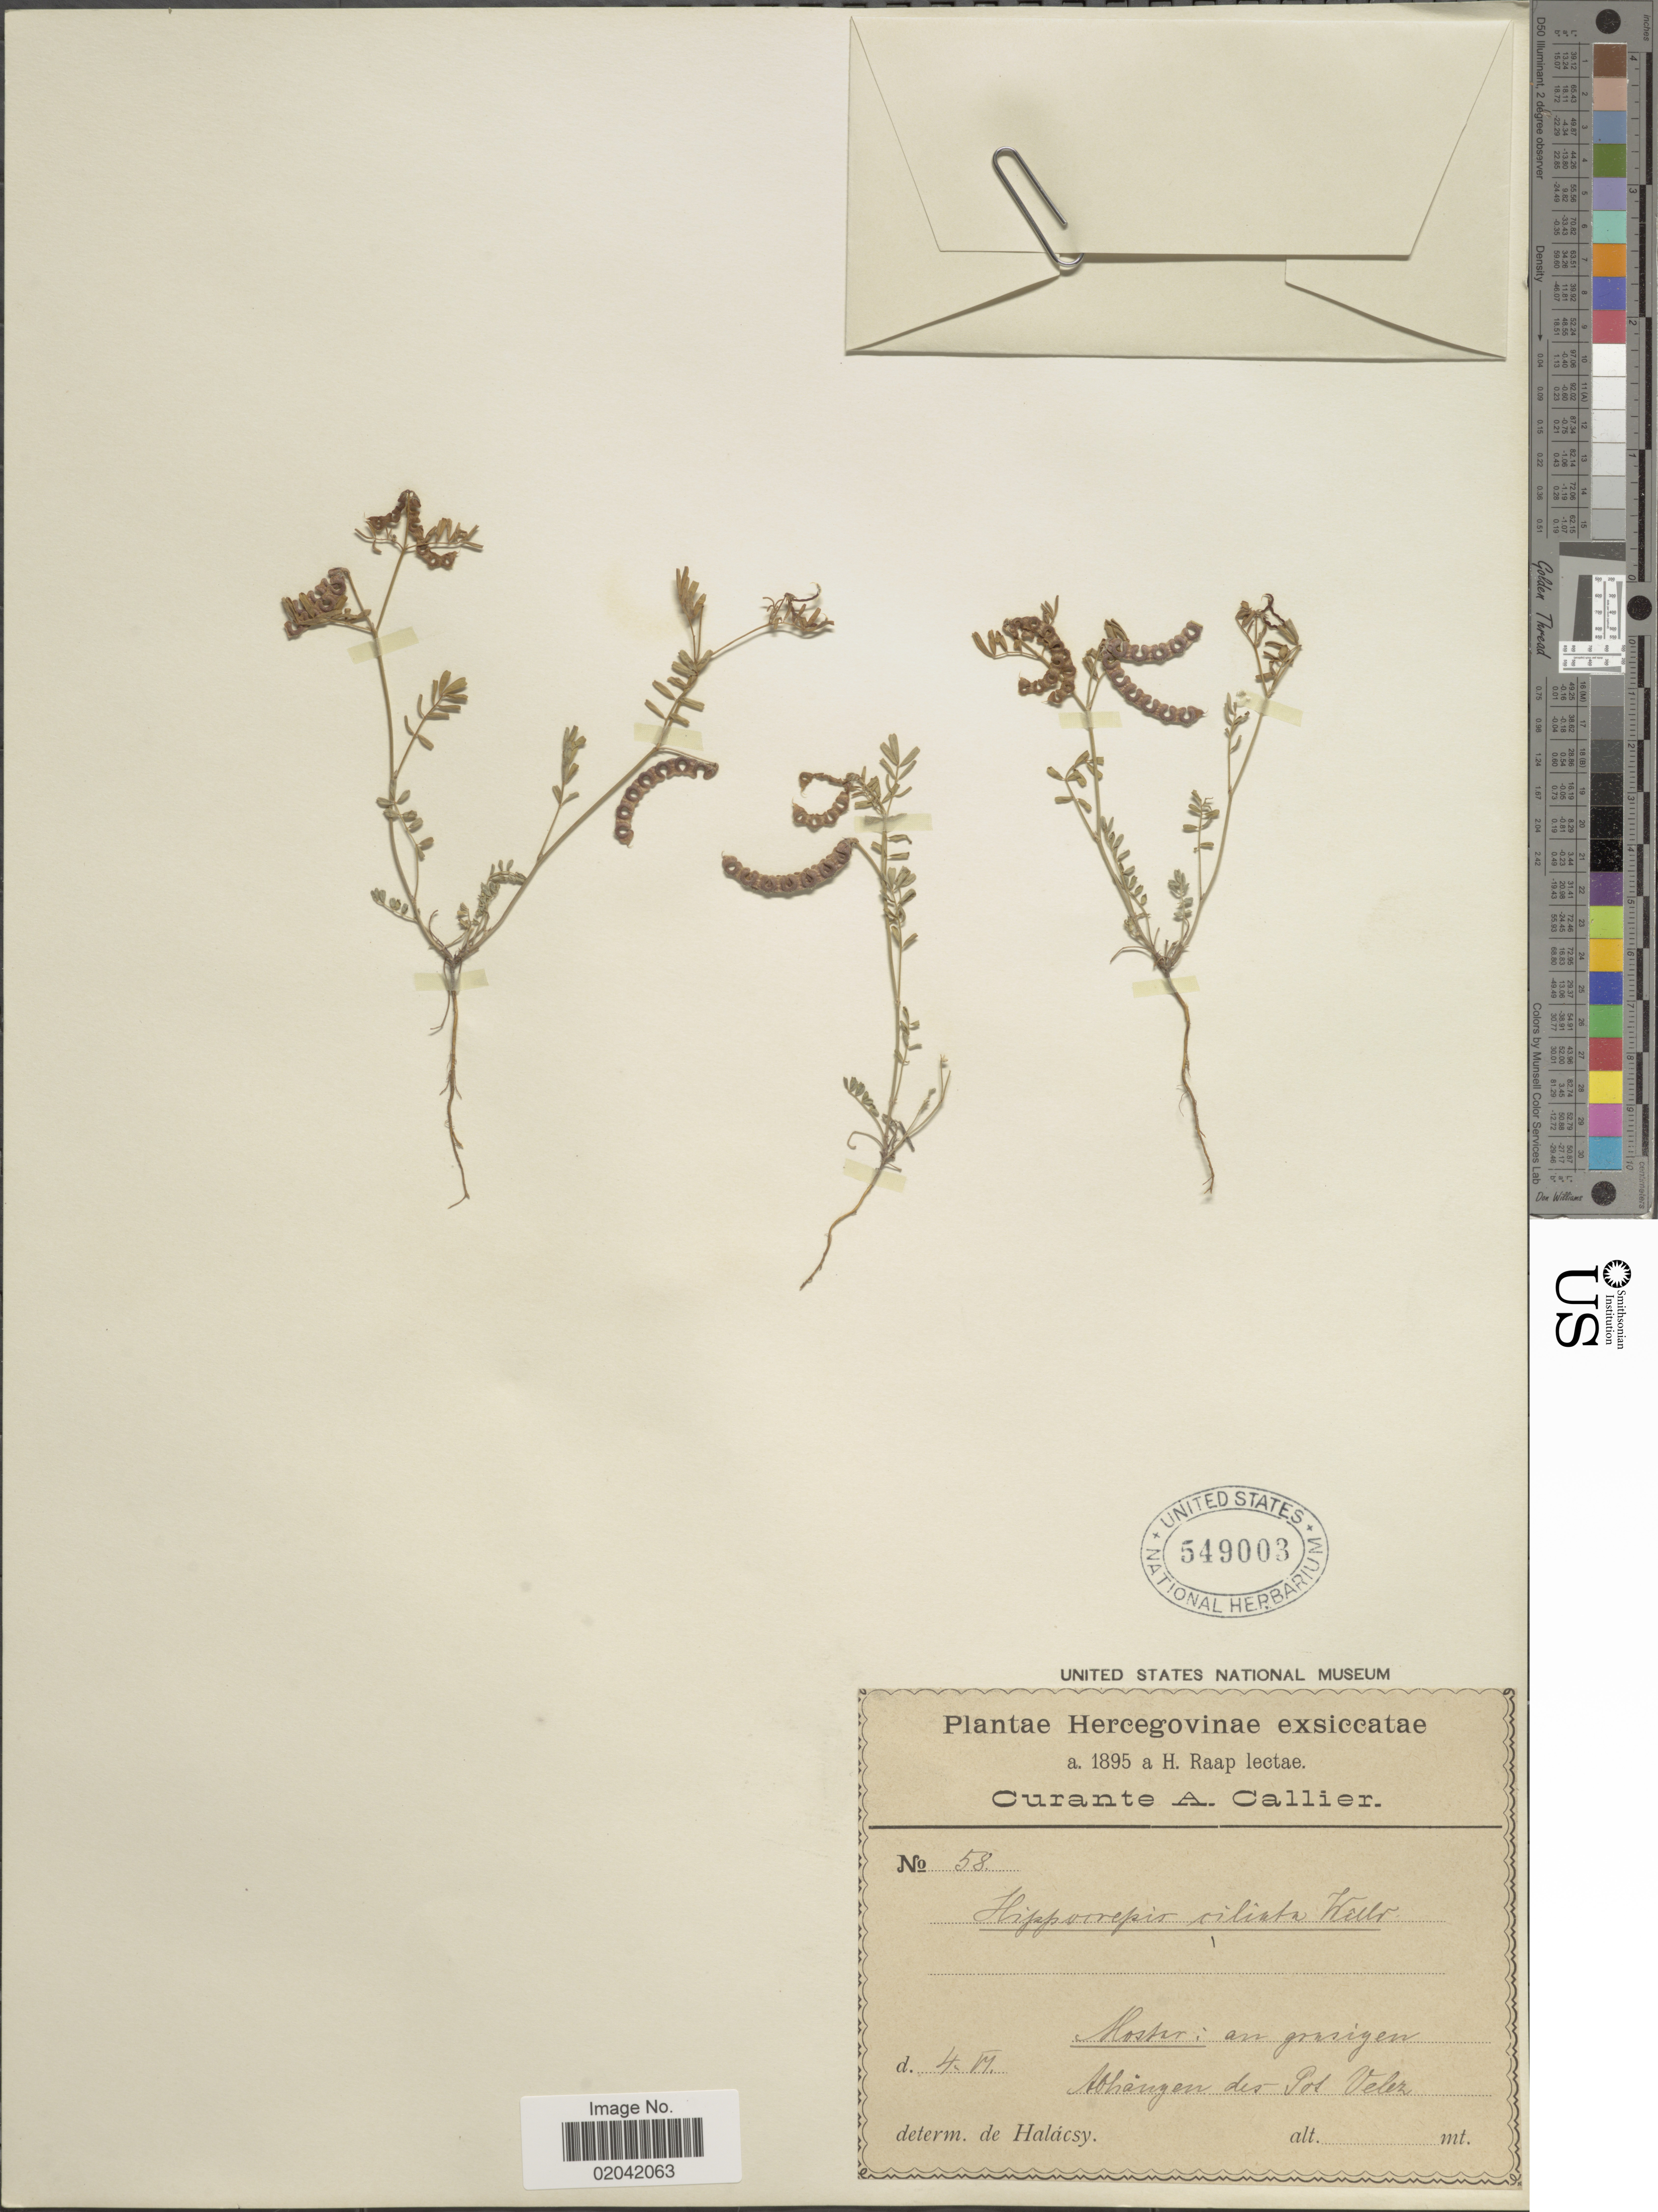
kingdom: Plantae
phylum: Tracheophyta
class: Magnoliopsida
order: Fabales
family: Fabaceae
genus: Hippocrepis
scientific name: Hippocrepis ciliata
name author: Willd.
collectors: H. Raap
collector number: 58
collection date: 1895-06-04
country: Bosnia and Herzegovina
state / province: Federation of B&H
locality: Mostar: an grasigen Abhängen des Pot Velez. Hercegovinae [interpreted]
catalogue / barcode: US 549003